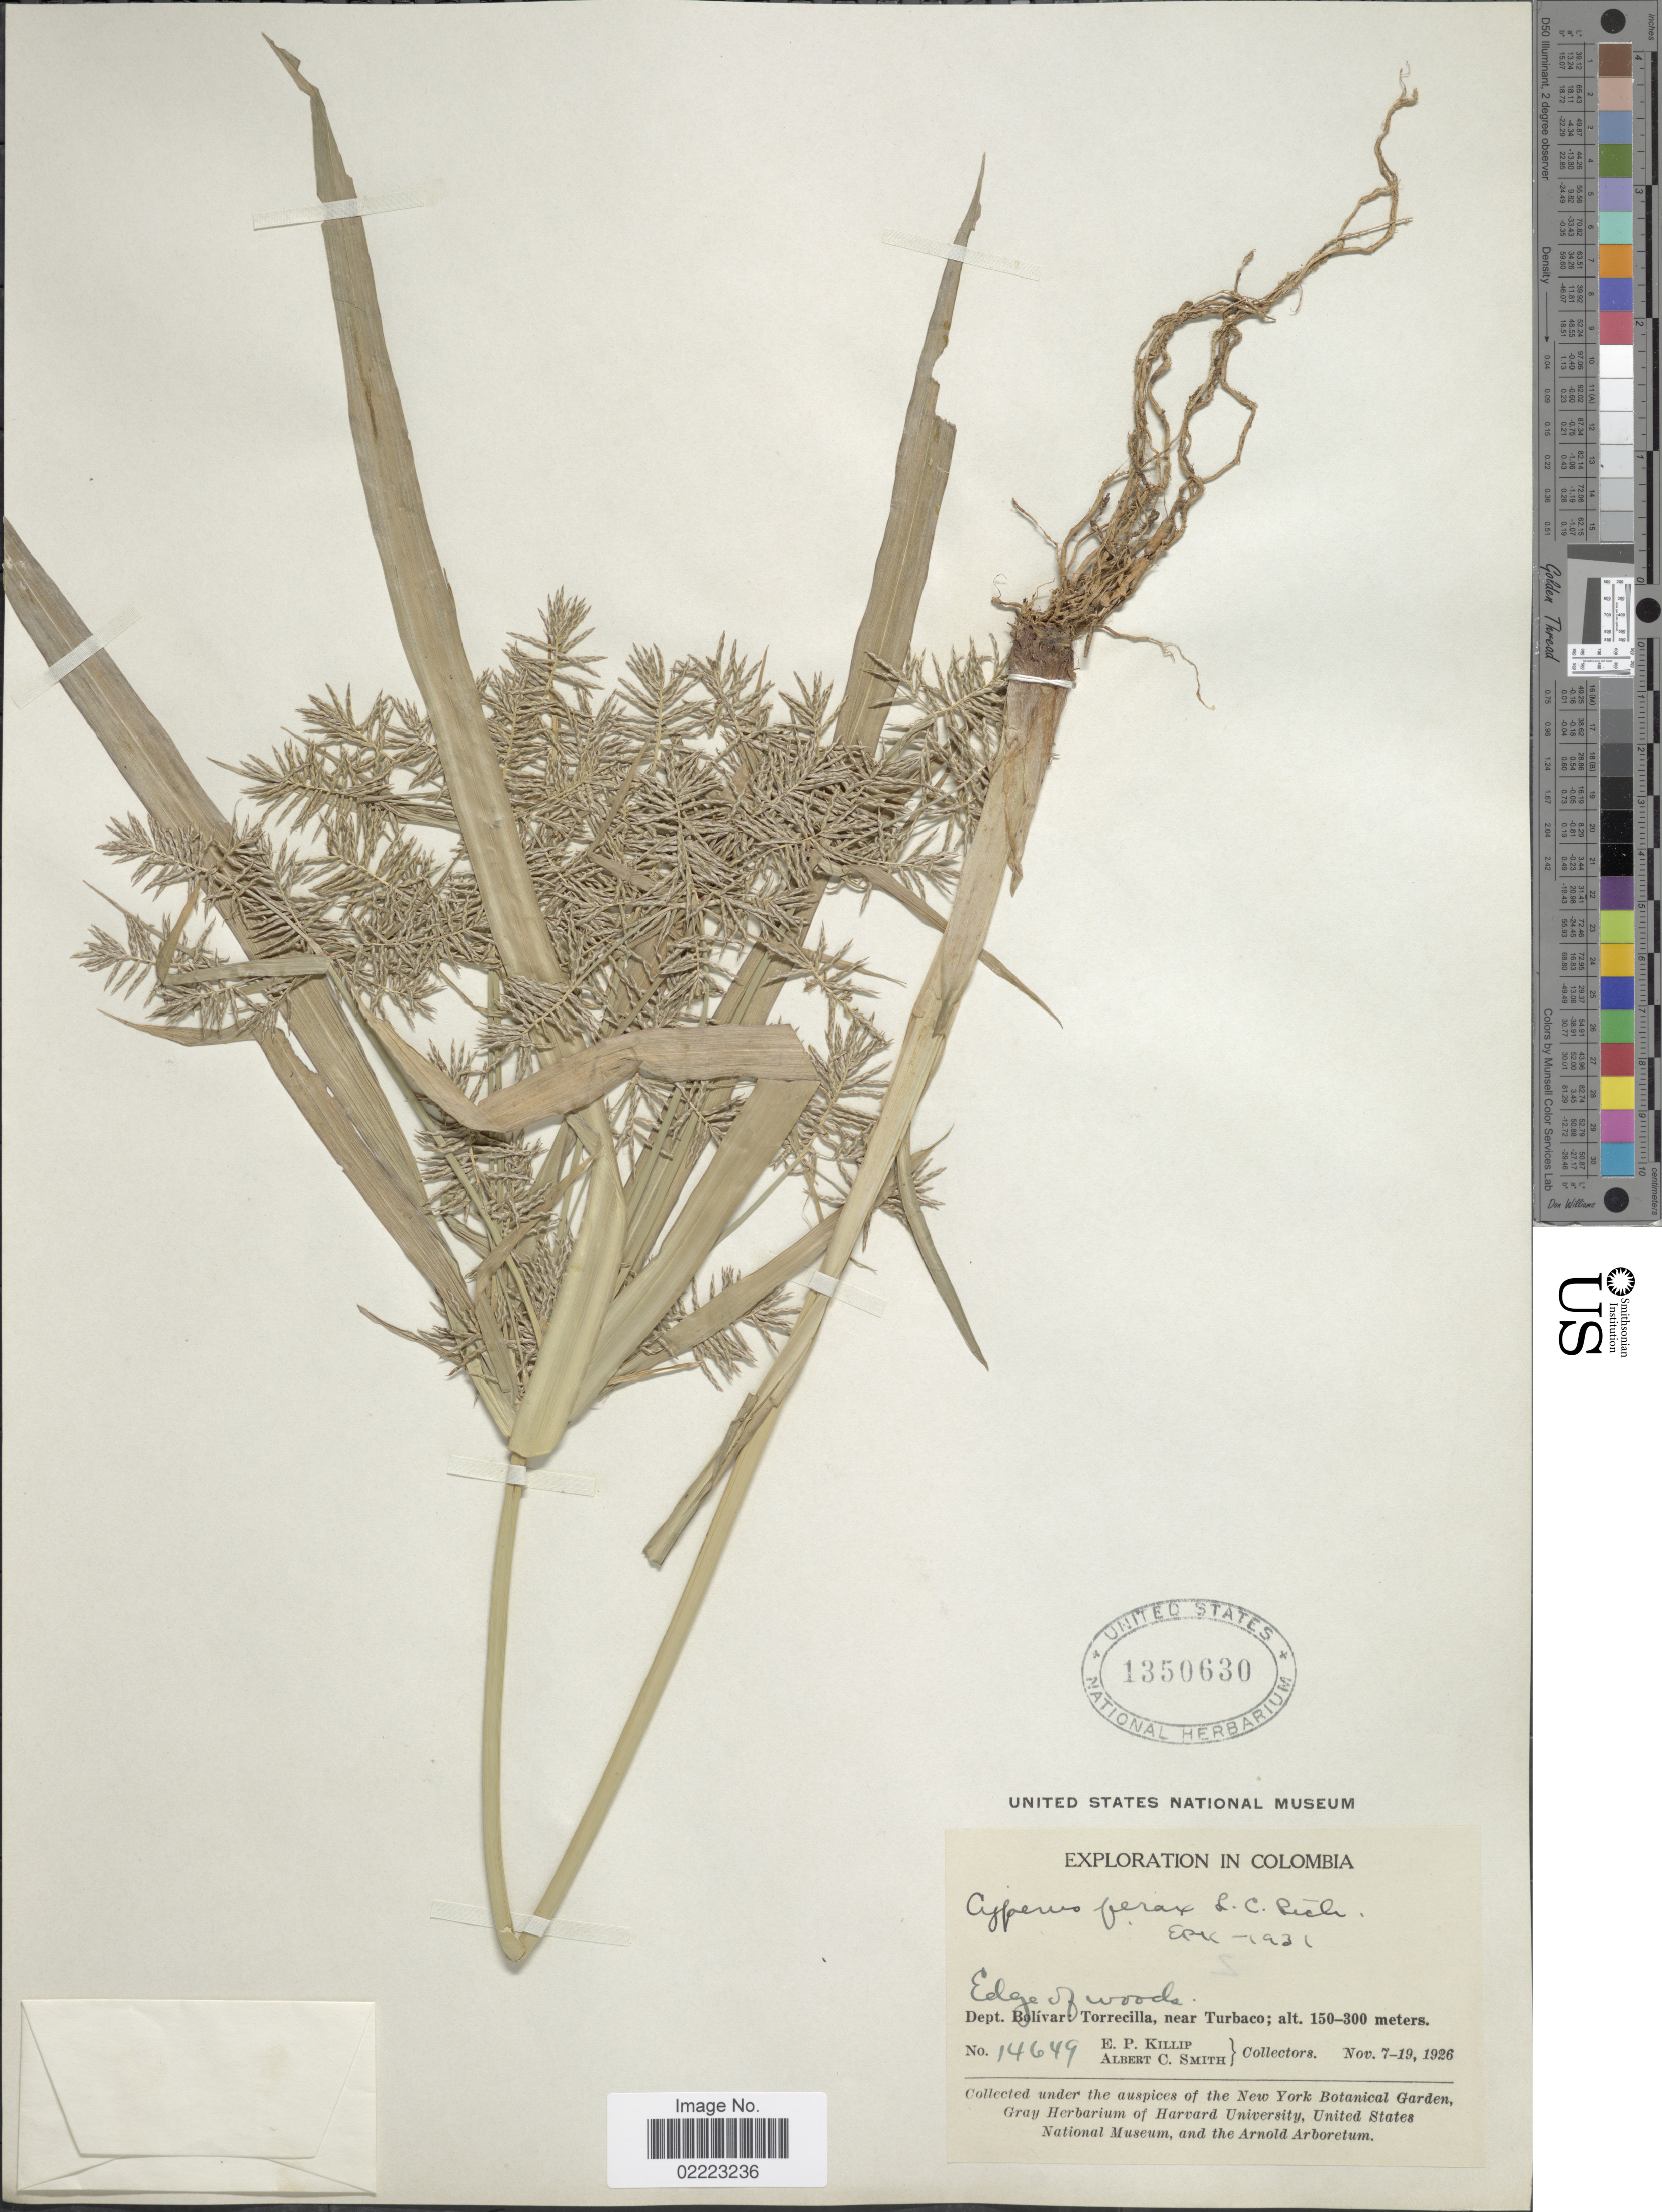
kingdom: Plantae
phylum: Tracheophyta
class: Liliopsida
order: Poales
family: Cyperaceae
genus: Cyperus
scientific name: Cyperus odoratus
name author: L.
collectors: E. P. Killip & A. C. Smith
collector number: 14649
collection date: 1926-11-07/1926-11-19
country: Colombia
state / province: Bolívar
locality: Edge of woods, Dept. Bolívar: Torrecilla, near Turbaco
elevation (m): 150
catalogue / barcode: US 1350630